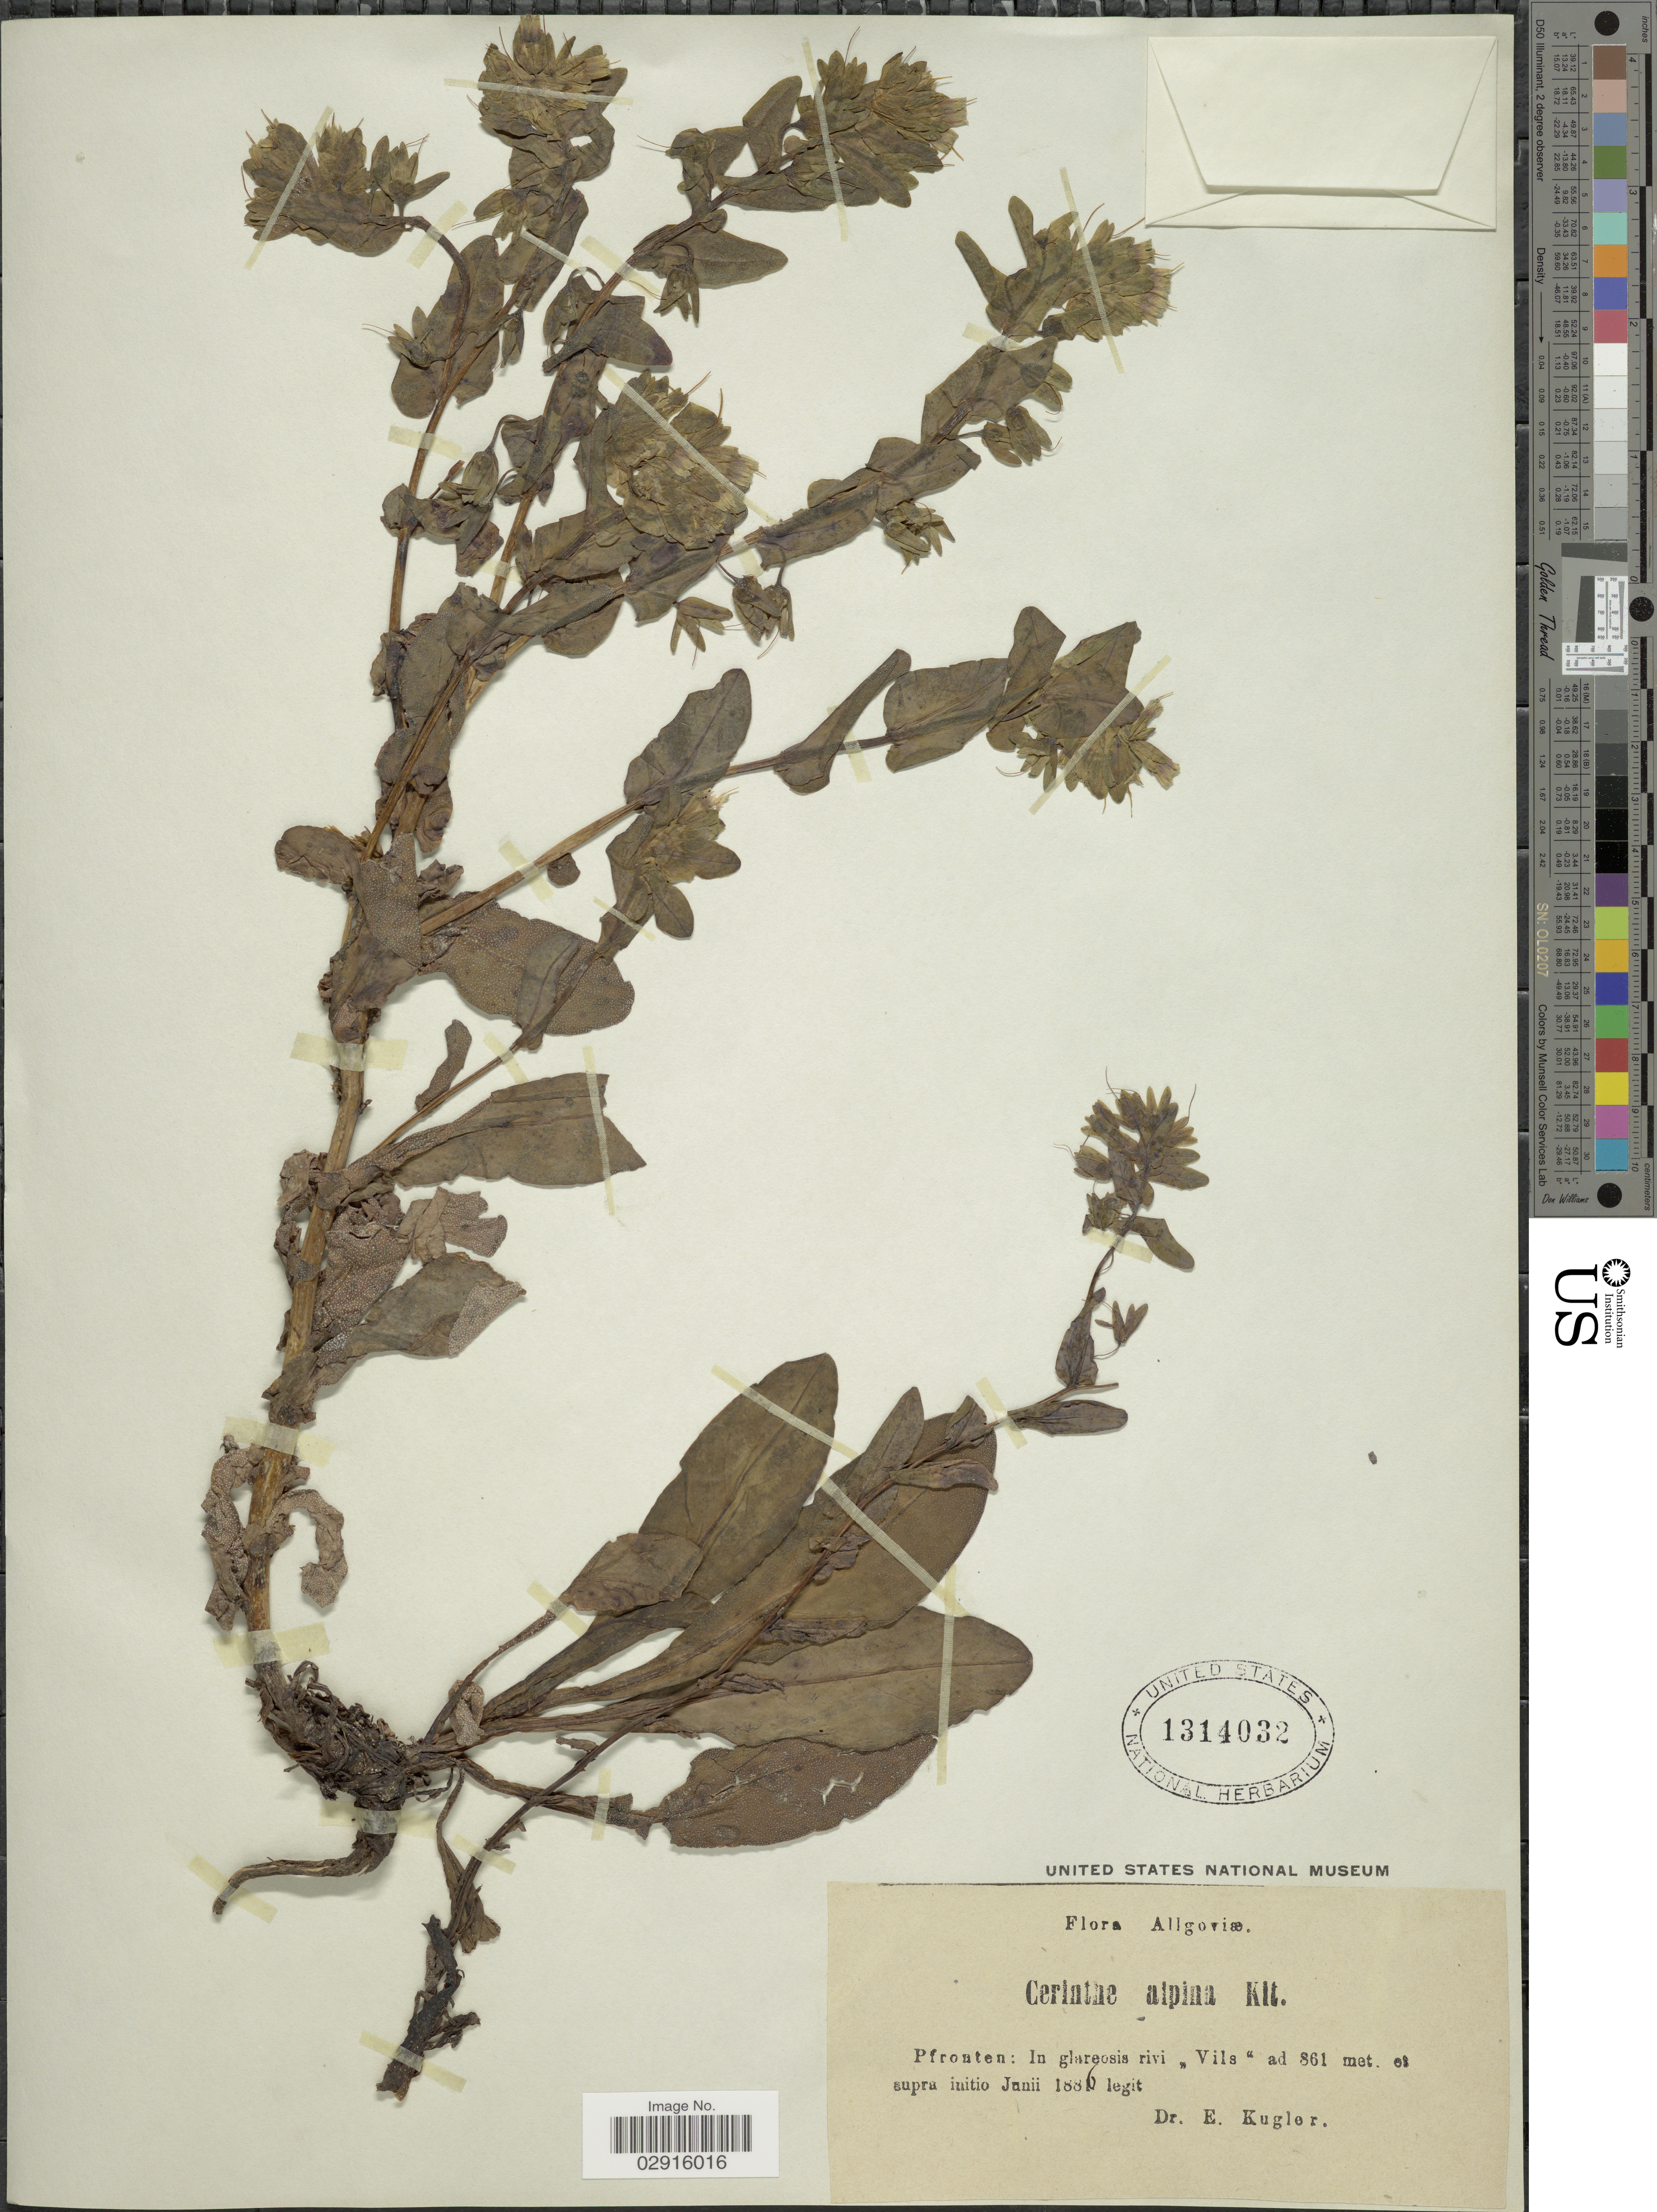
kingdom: Plantae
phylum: Tracheophyta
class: Magnoliopsida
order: Boraginales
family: Boraginaceae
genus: Cerinthe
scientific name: Cerinthe alpina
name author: Kit.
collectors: E. Kugler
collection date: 1886-06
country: Germany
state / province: Bayern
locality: Allgoviæ, Pfronten, in glareosis rivi "Vils".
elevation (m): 861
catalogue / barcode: US 1314032